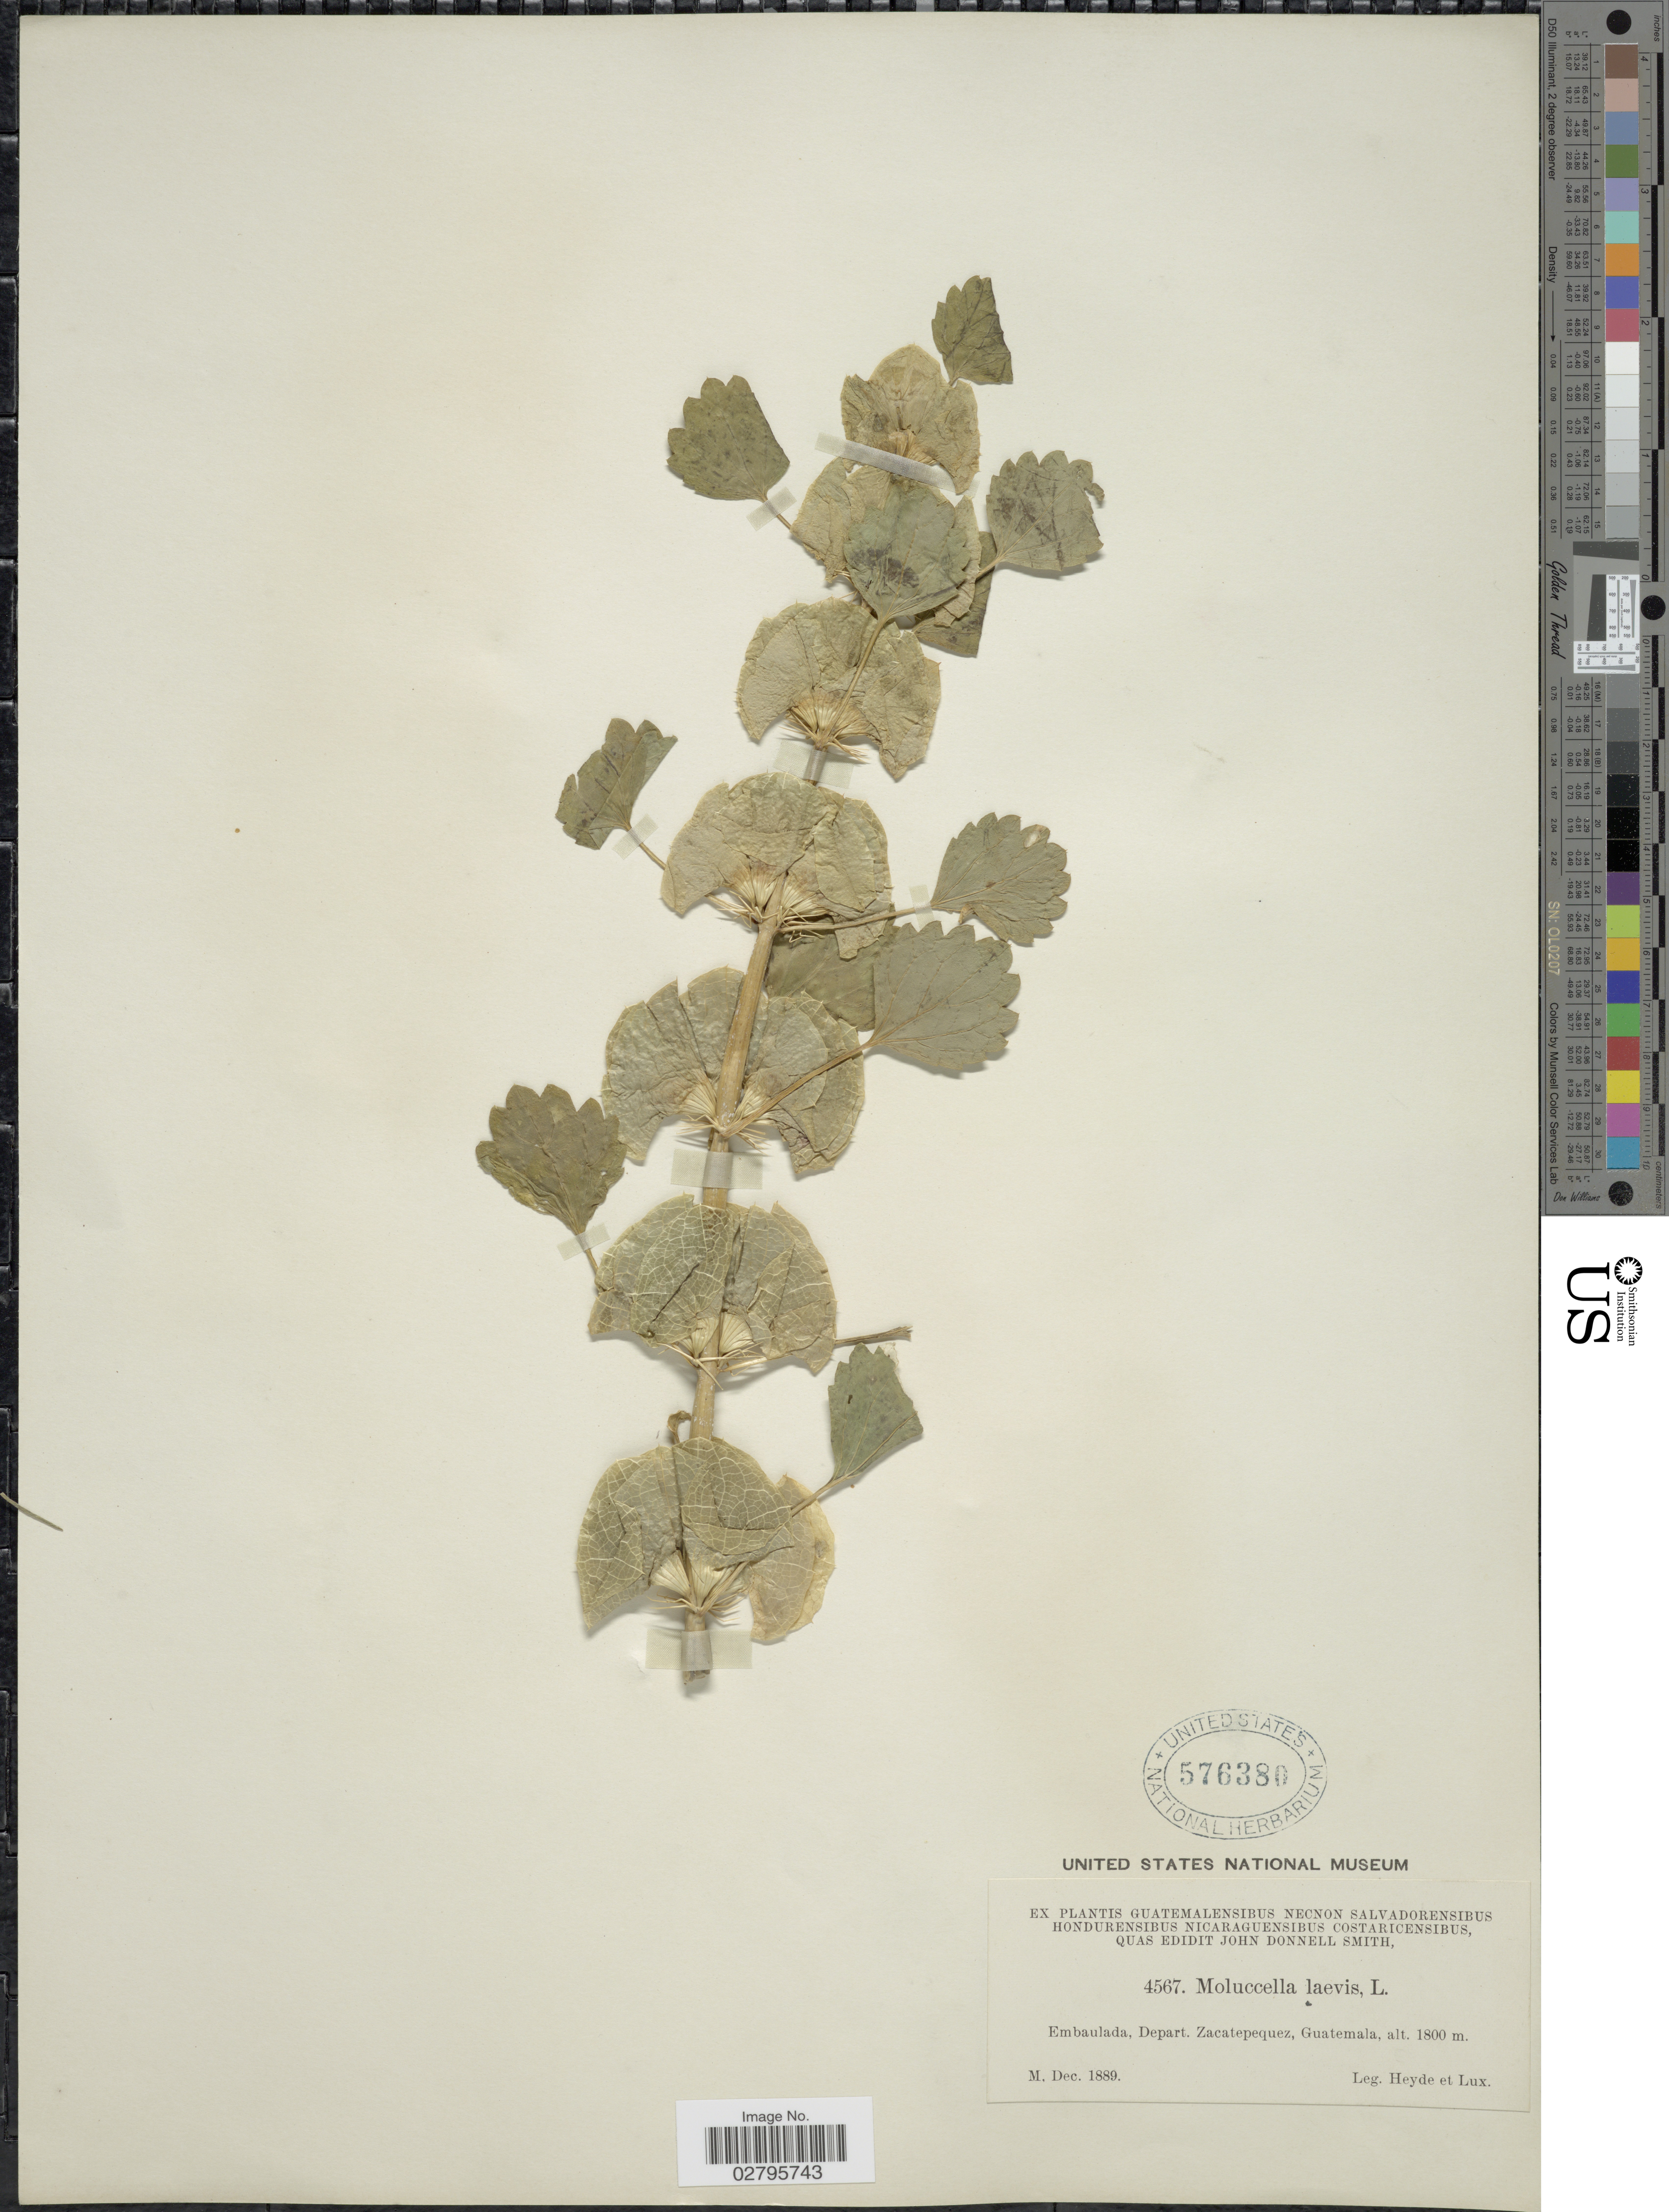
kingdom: Plantae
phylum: Tracheophyta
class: Magnoliopsida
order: Lamiales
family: Lamiaceae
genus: Moluccella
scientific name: Moluccella sp.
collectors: Heyde & Lux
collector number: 4567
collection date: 1889-12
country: Guatemala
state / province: Sacatepéquez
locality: Embaulada, Depart. Zacatepequez.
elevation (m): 1800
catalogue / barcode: US 576380